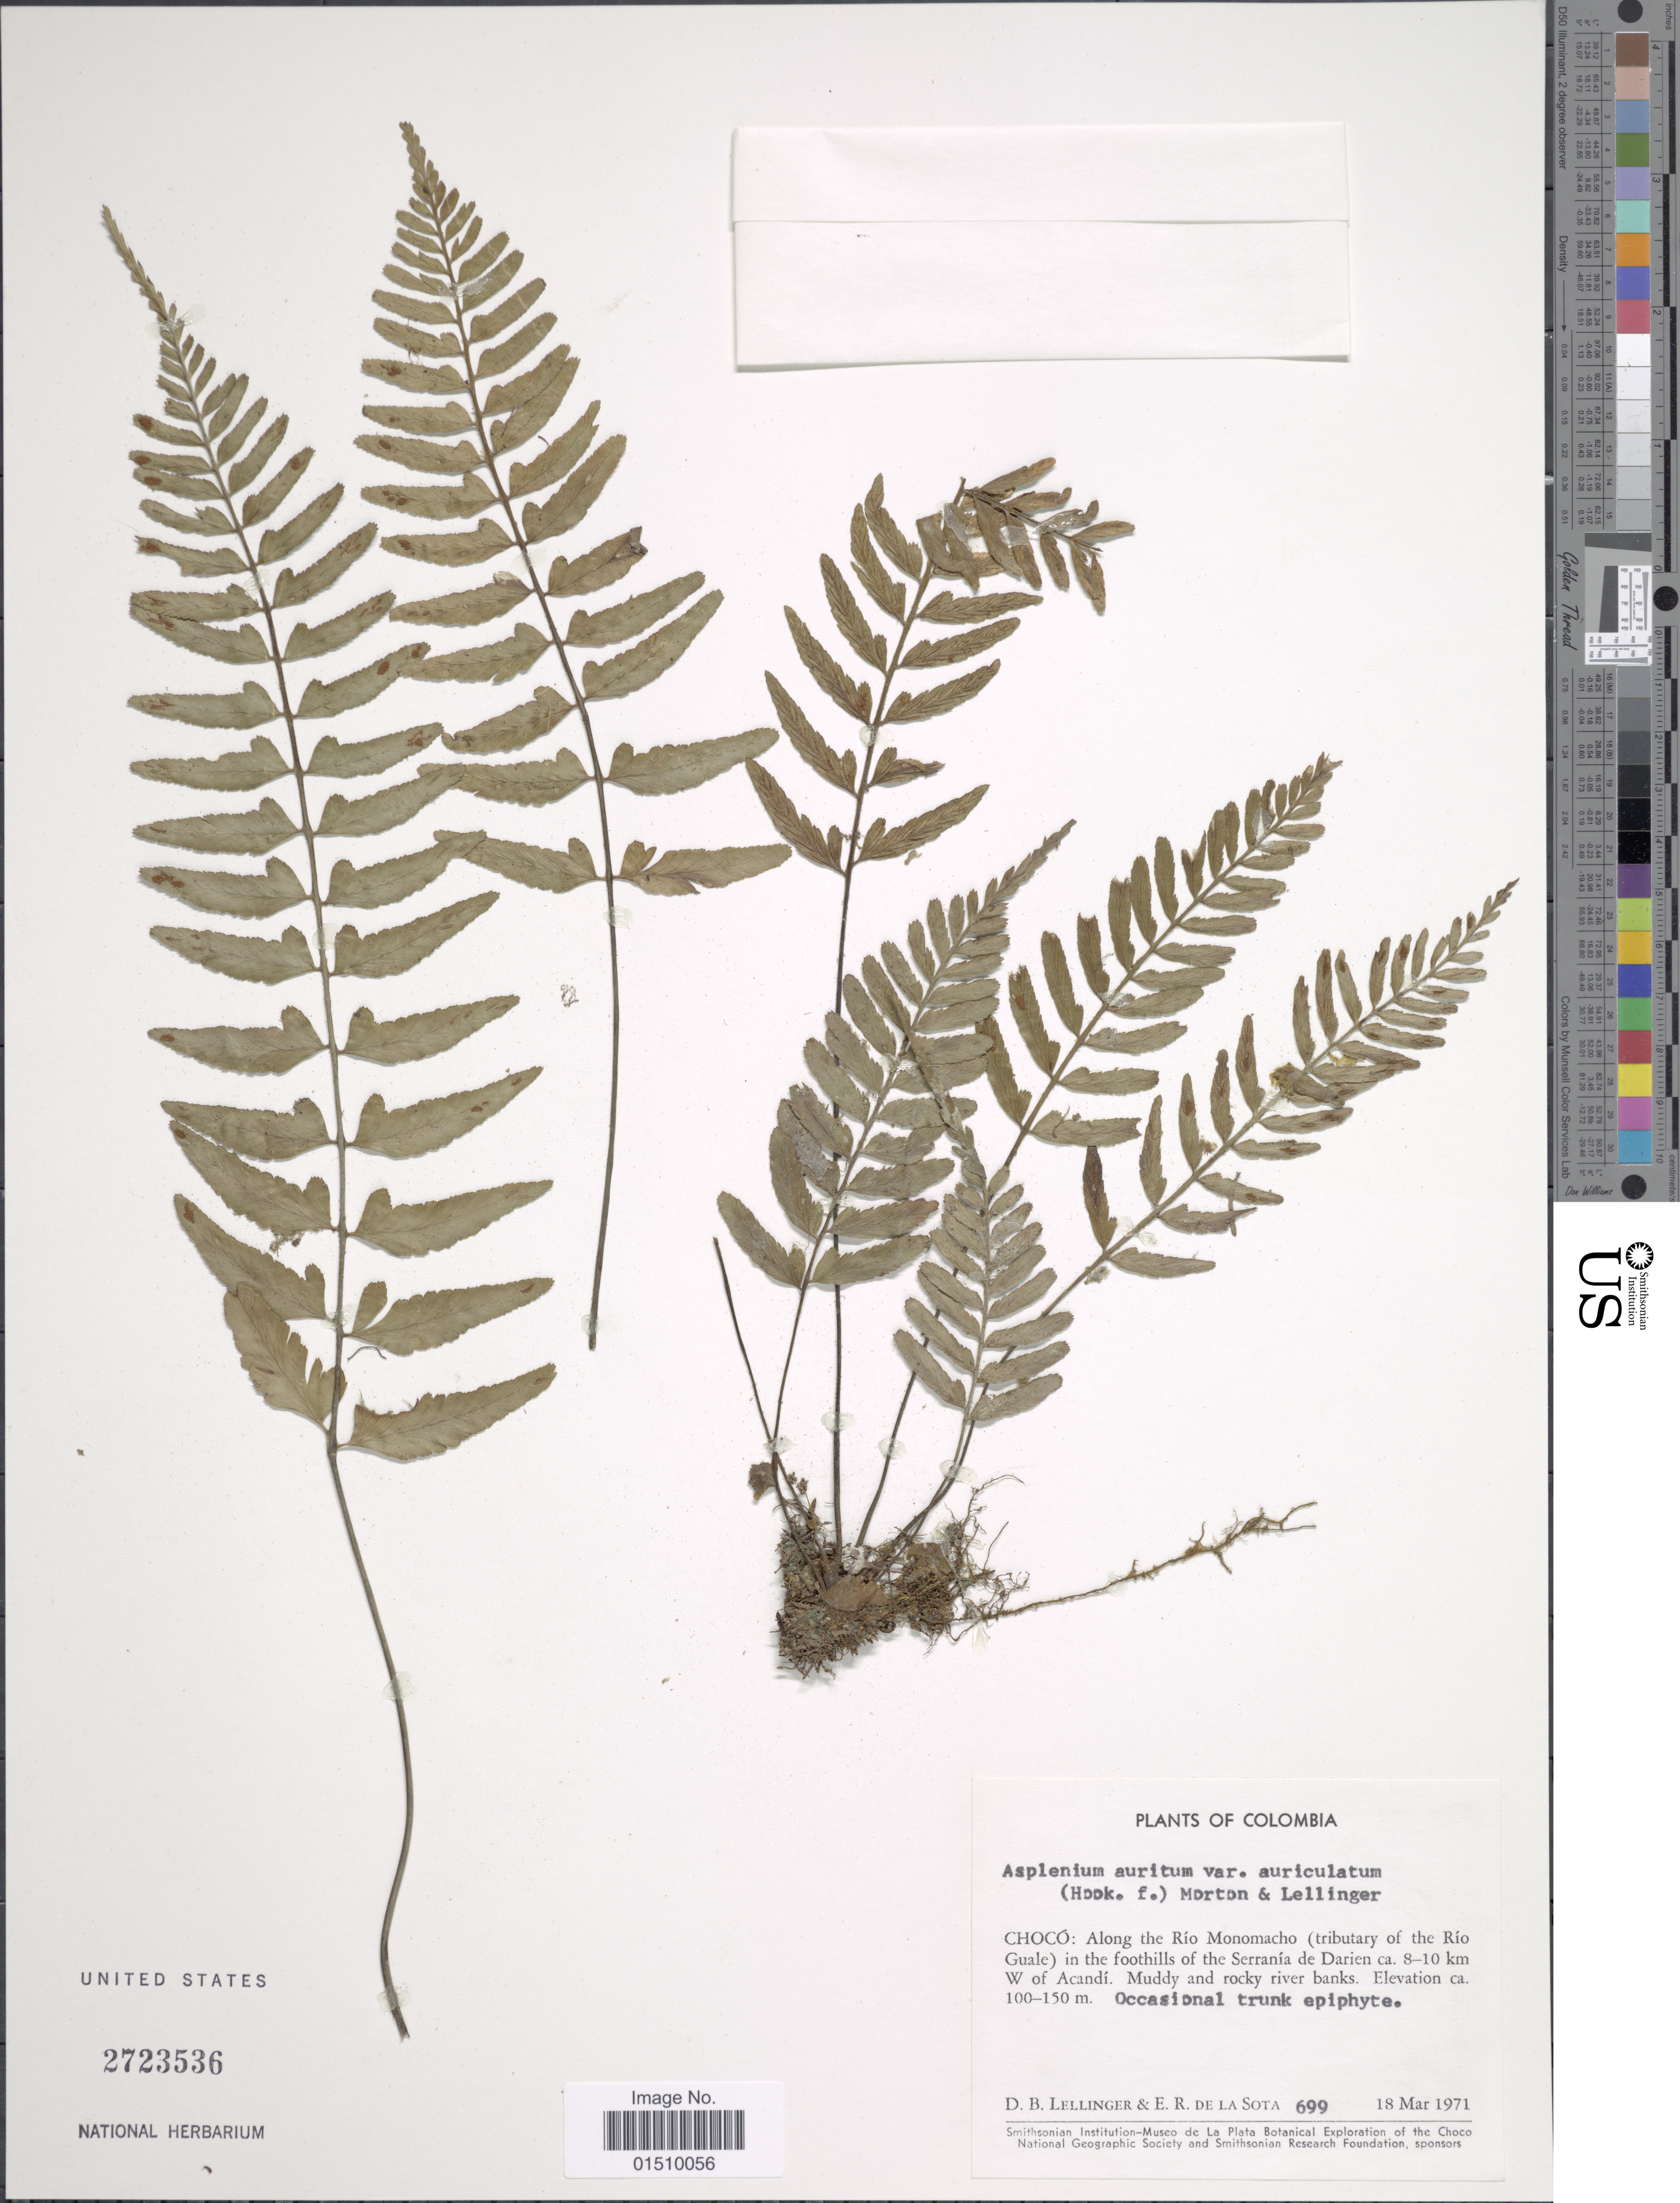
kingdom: Plantae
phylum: Tracheophyta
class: Polypodiopsida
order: Polypodiales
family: Aspleniaceae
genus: Asplenium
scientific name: Asplenium auritum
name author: Sw.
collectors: D. B. Lellinger & E. R. de la Sota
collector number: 699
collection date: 1971-03-18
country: Colombia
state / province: Chocó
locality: Colombia, along the Rio Monomacho (tributary of the Rio Guale) in the foothills of the Serrania de Darien ca. 8-10 km W of Acandi.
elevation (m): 100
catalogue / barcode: US 2723536